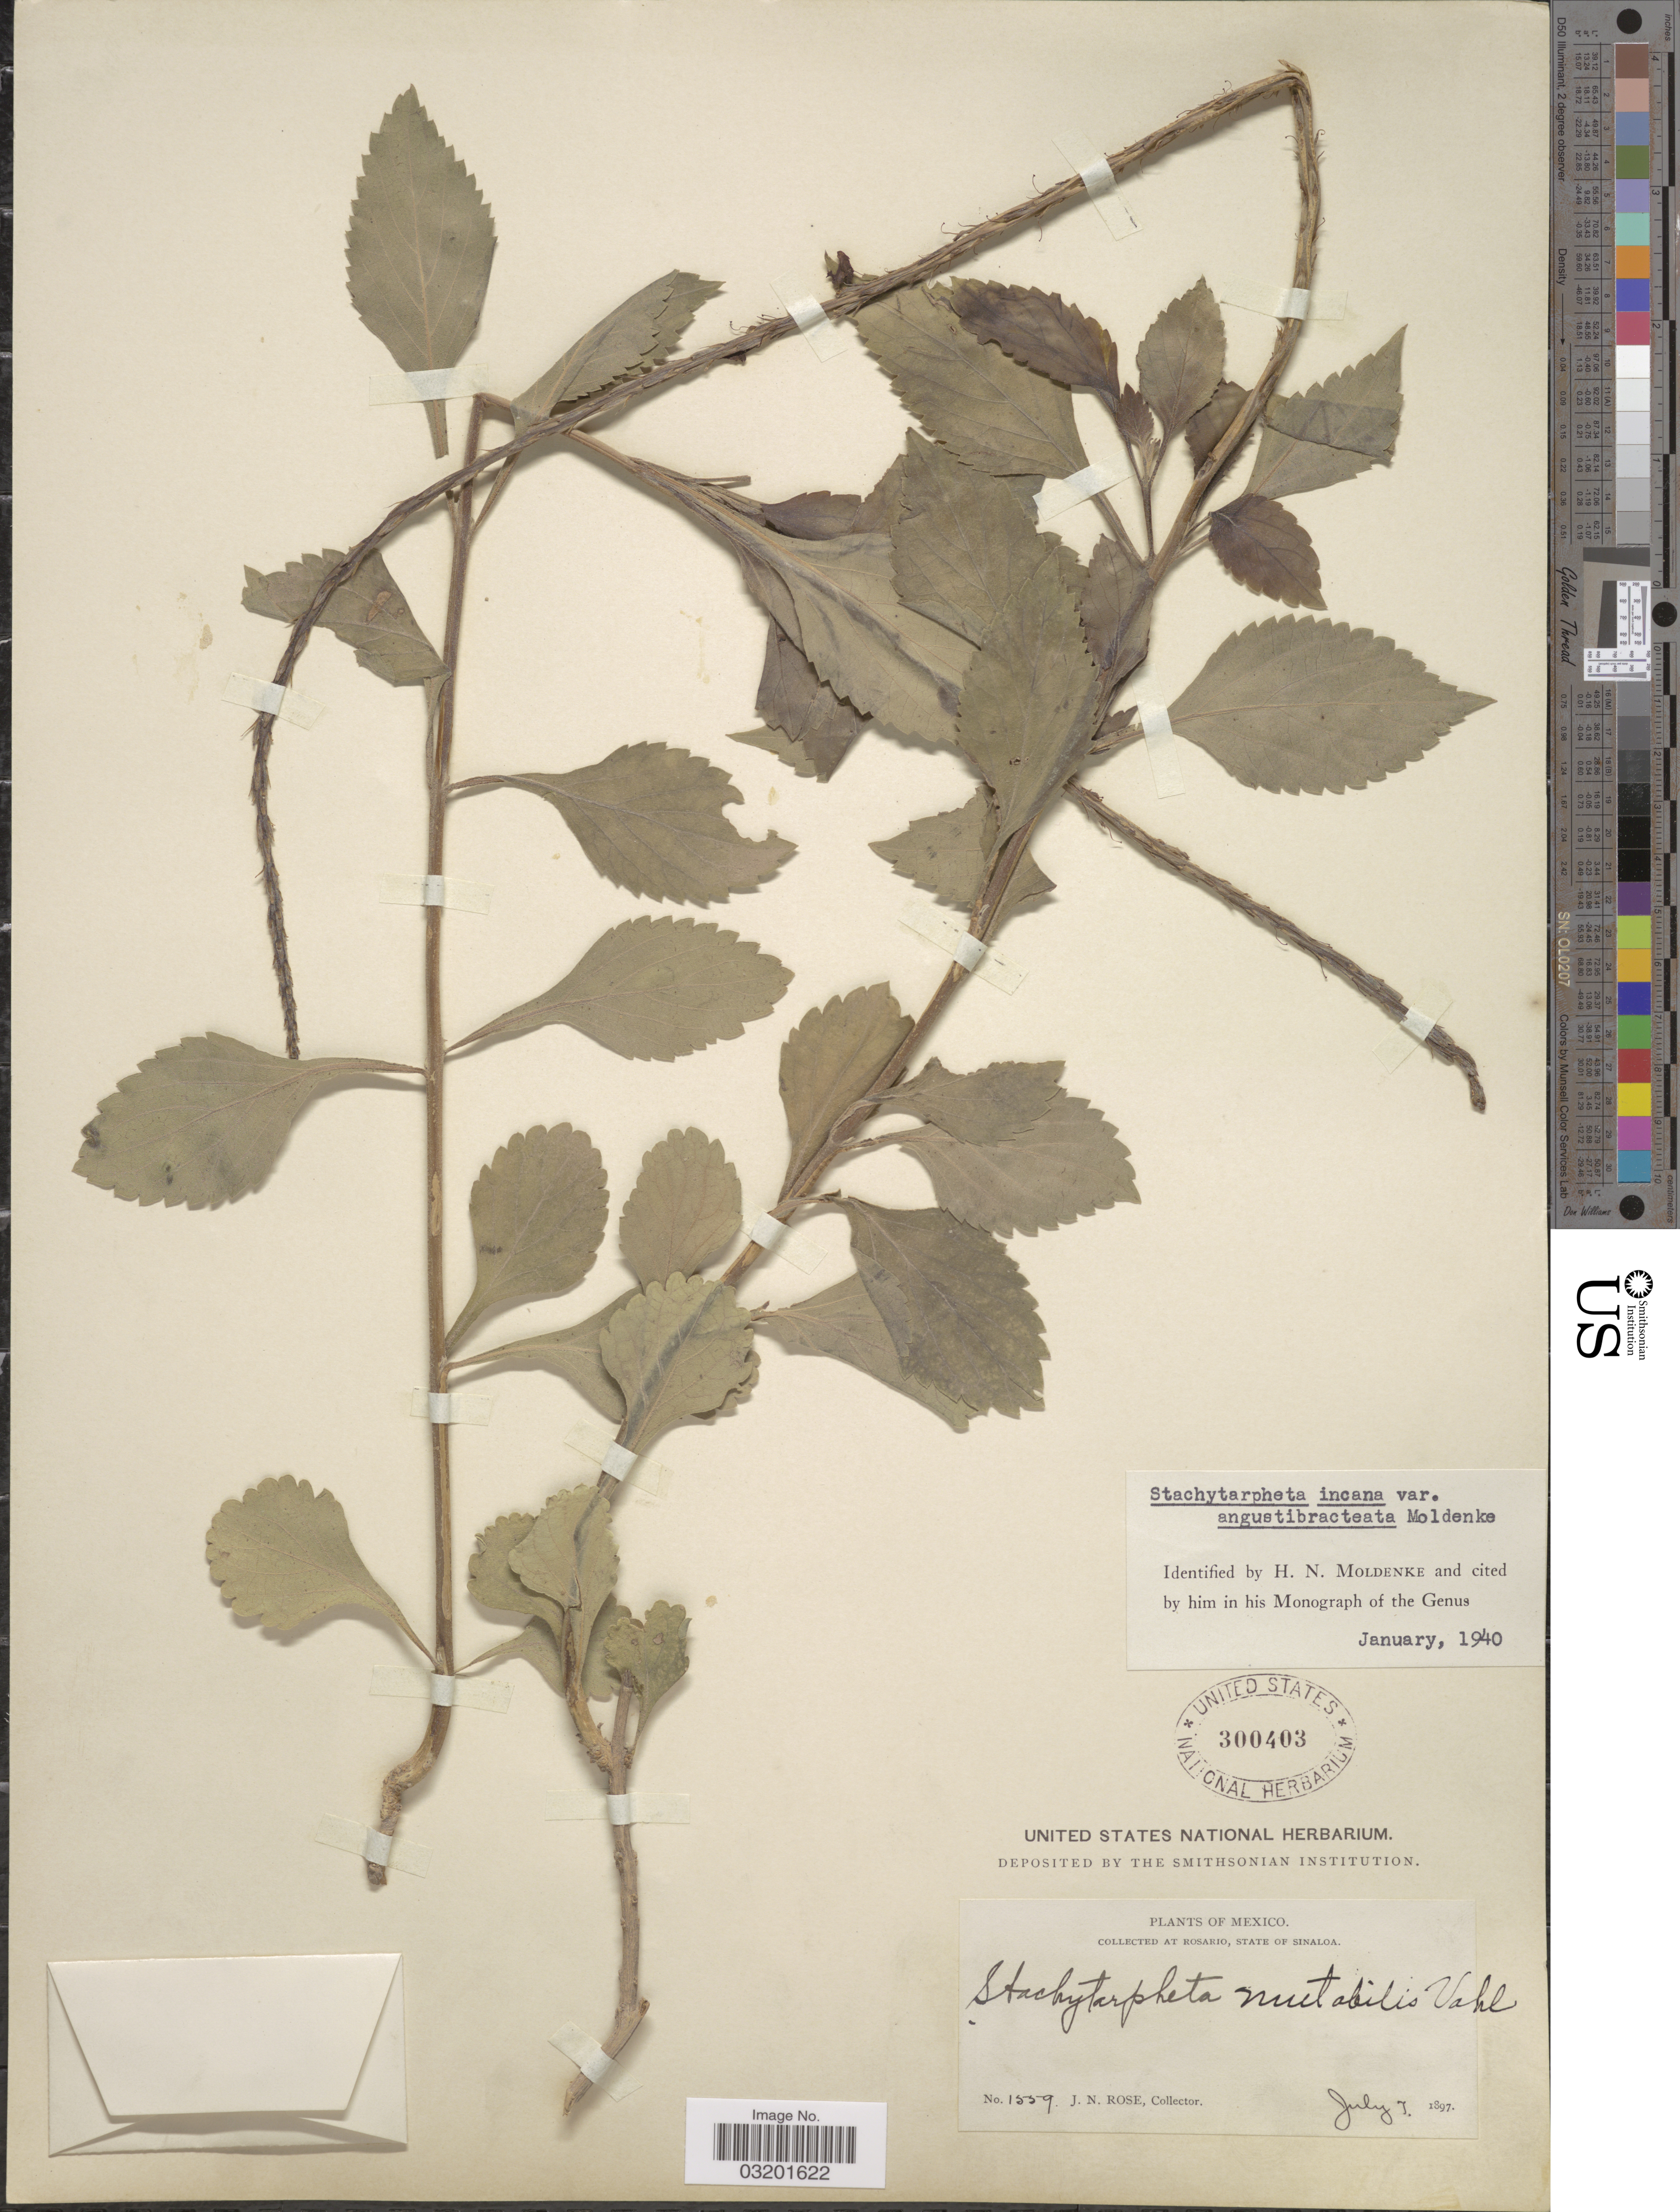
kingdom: Plantae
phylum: Tracheophyta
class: Magnoliopsida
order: Lamiales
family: Verbenaceae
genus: Stachytarpheta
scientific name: Stachytarpheta incana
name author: Moldenke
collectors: J. N. Rose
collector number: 1559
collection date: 1897-07-07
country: Mexico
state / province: Sinaloa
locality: Rosario.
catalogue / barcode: US 300403